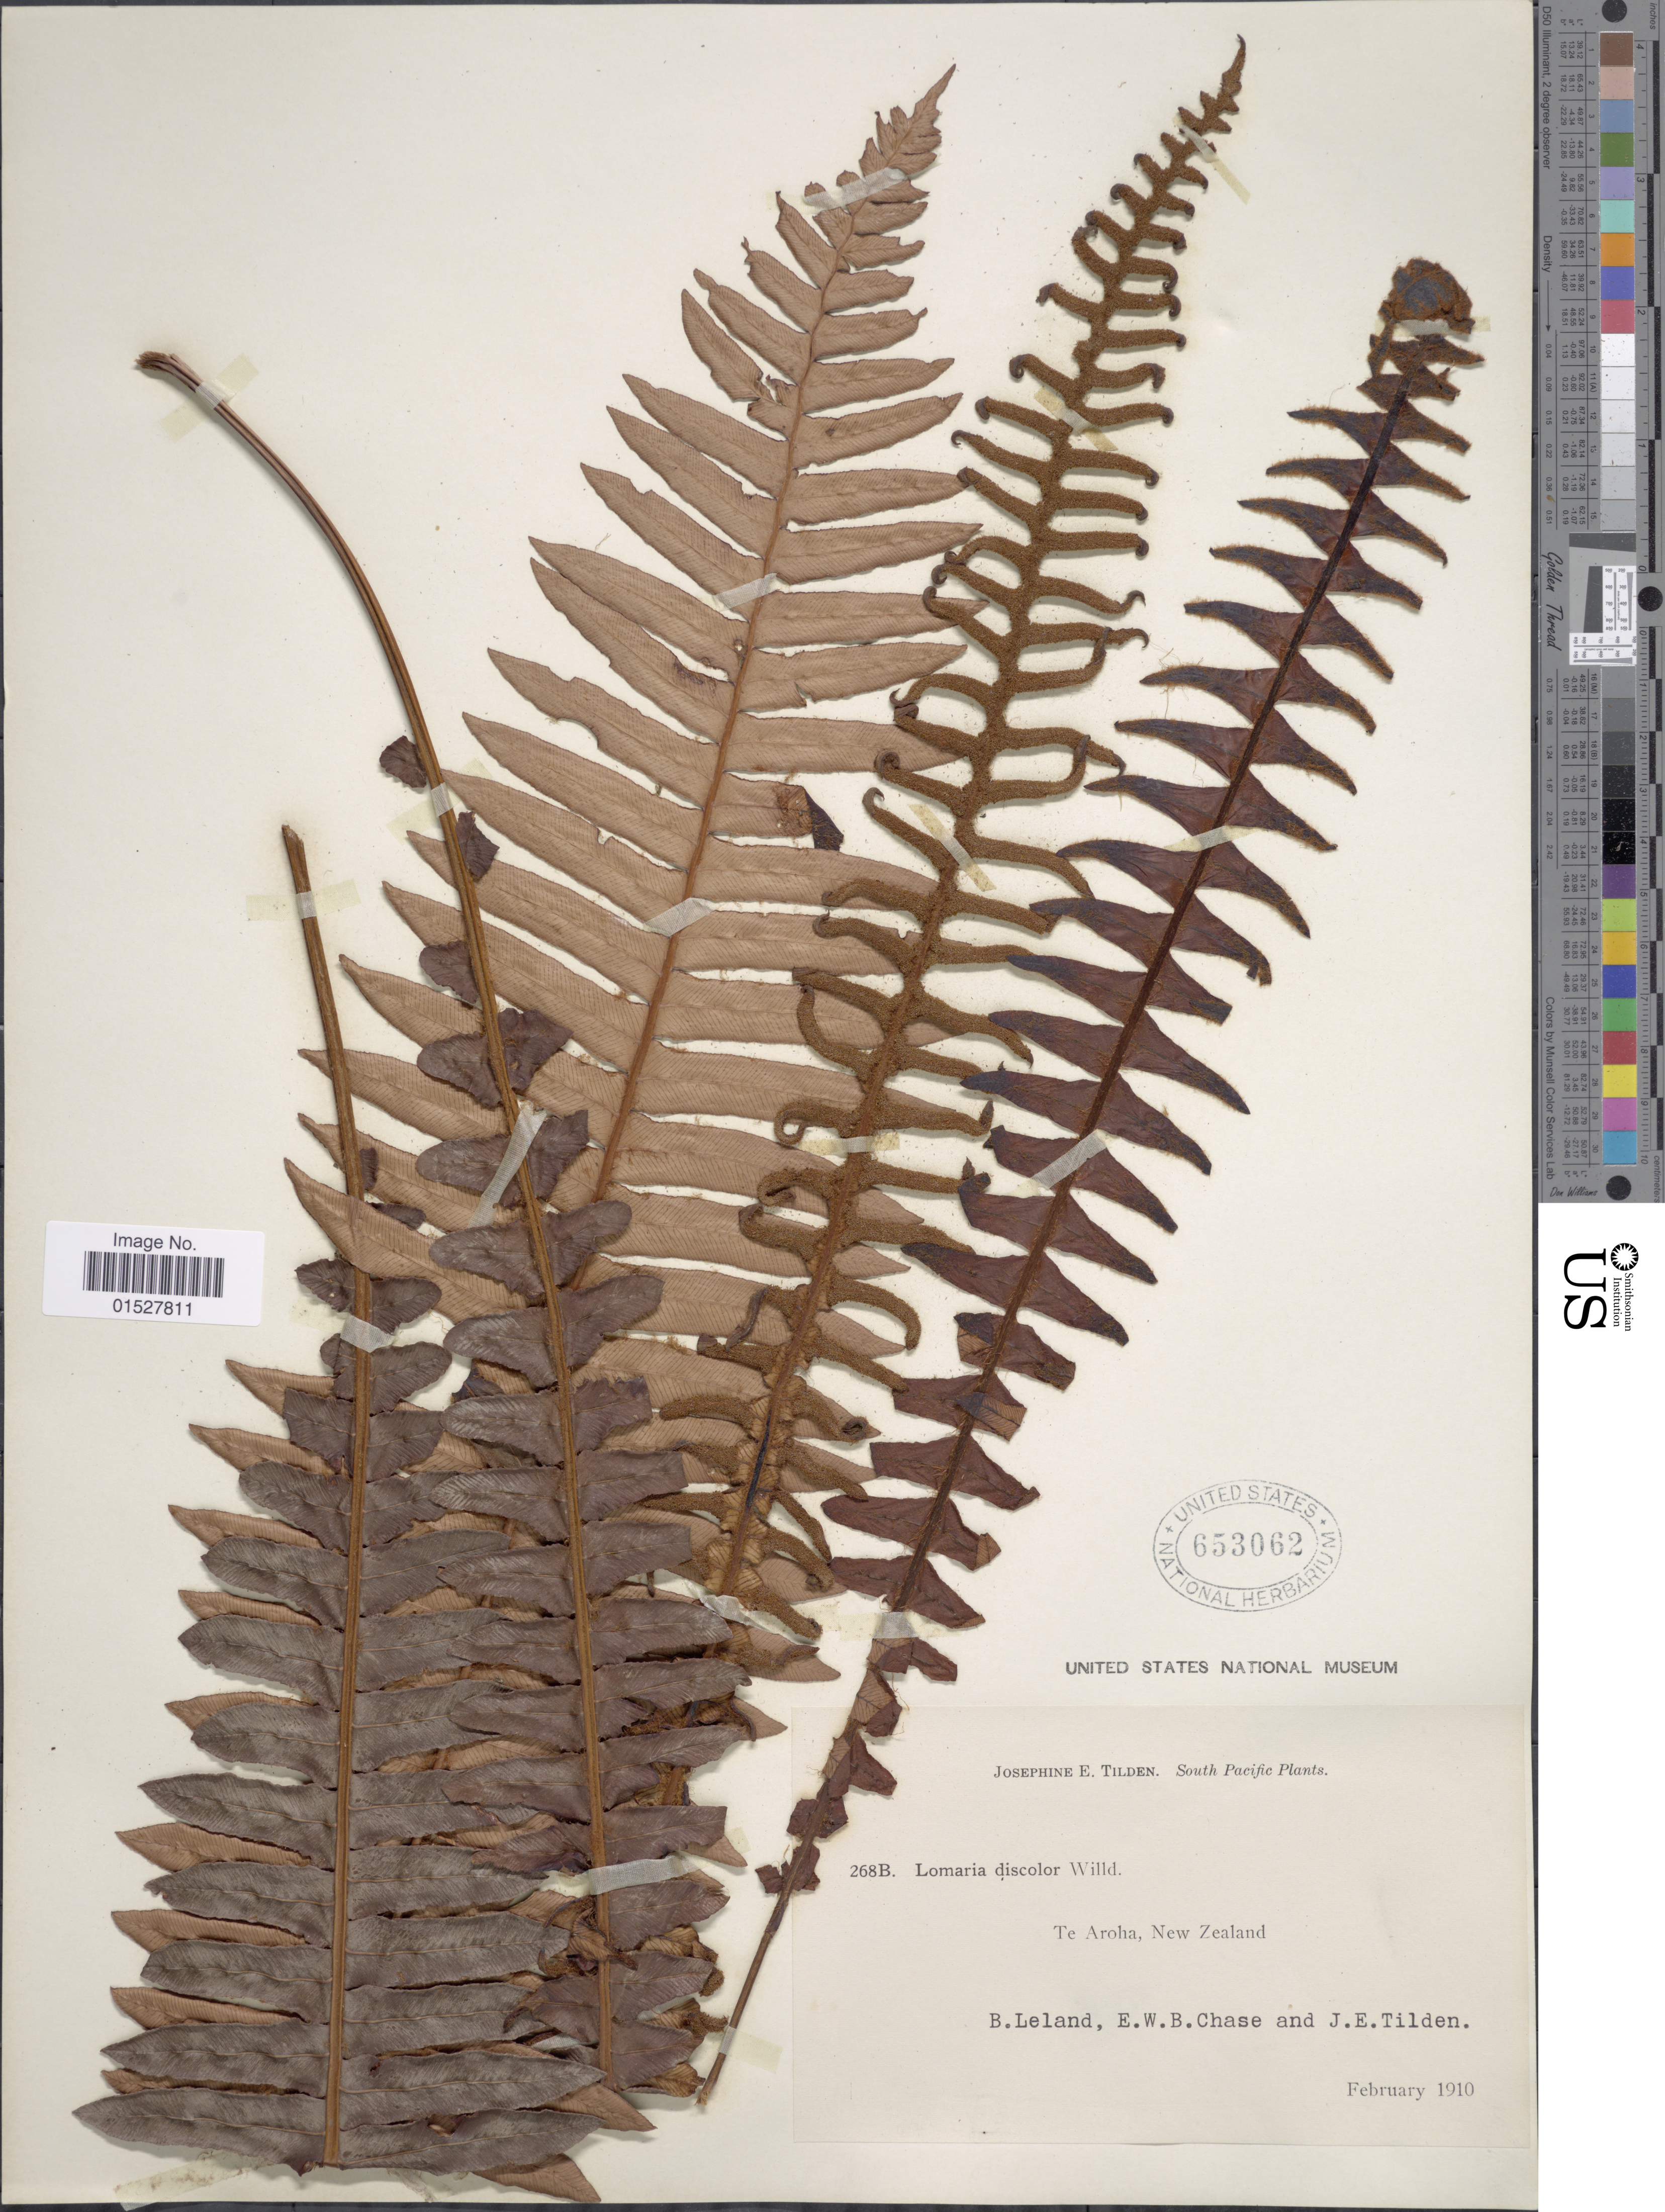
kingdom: Plantae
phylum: Tracheophyta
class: Polypodiopsida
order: Polypodiales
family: Blechnaceae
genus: Blechnum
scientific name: Blechnum discolor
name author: (G. Forst.) Keyserl.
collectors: B. Leland, E. W. Chase & J. E. Tilden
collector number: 268B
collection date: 1910-02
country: New Zealand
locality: Te Aroha, South Pacific.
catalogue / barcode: US 653062